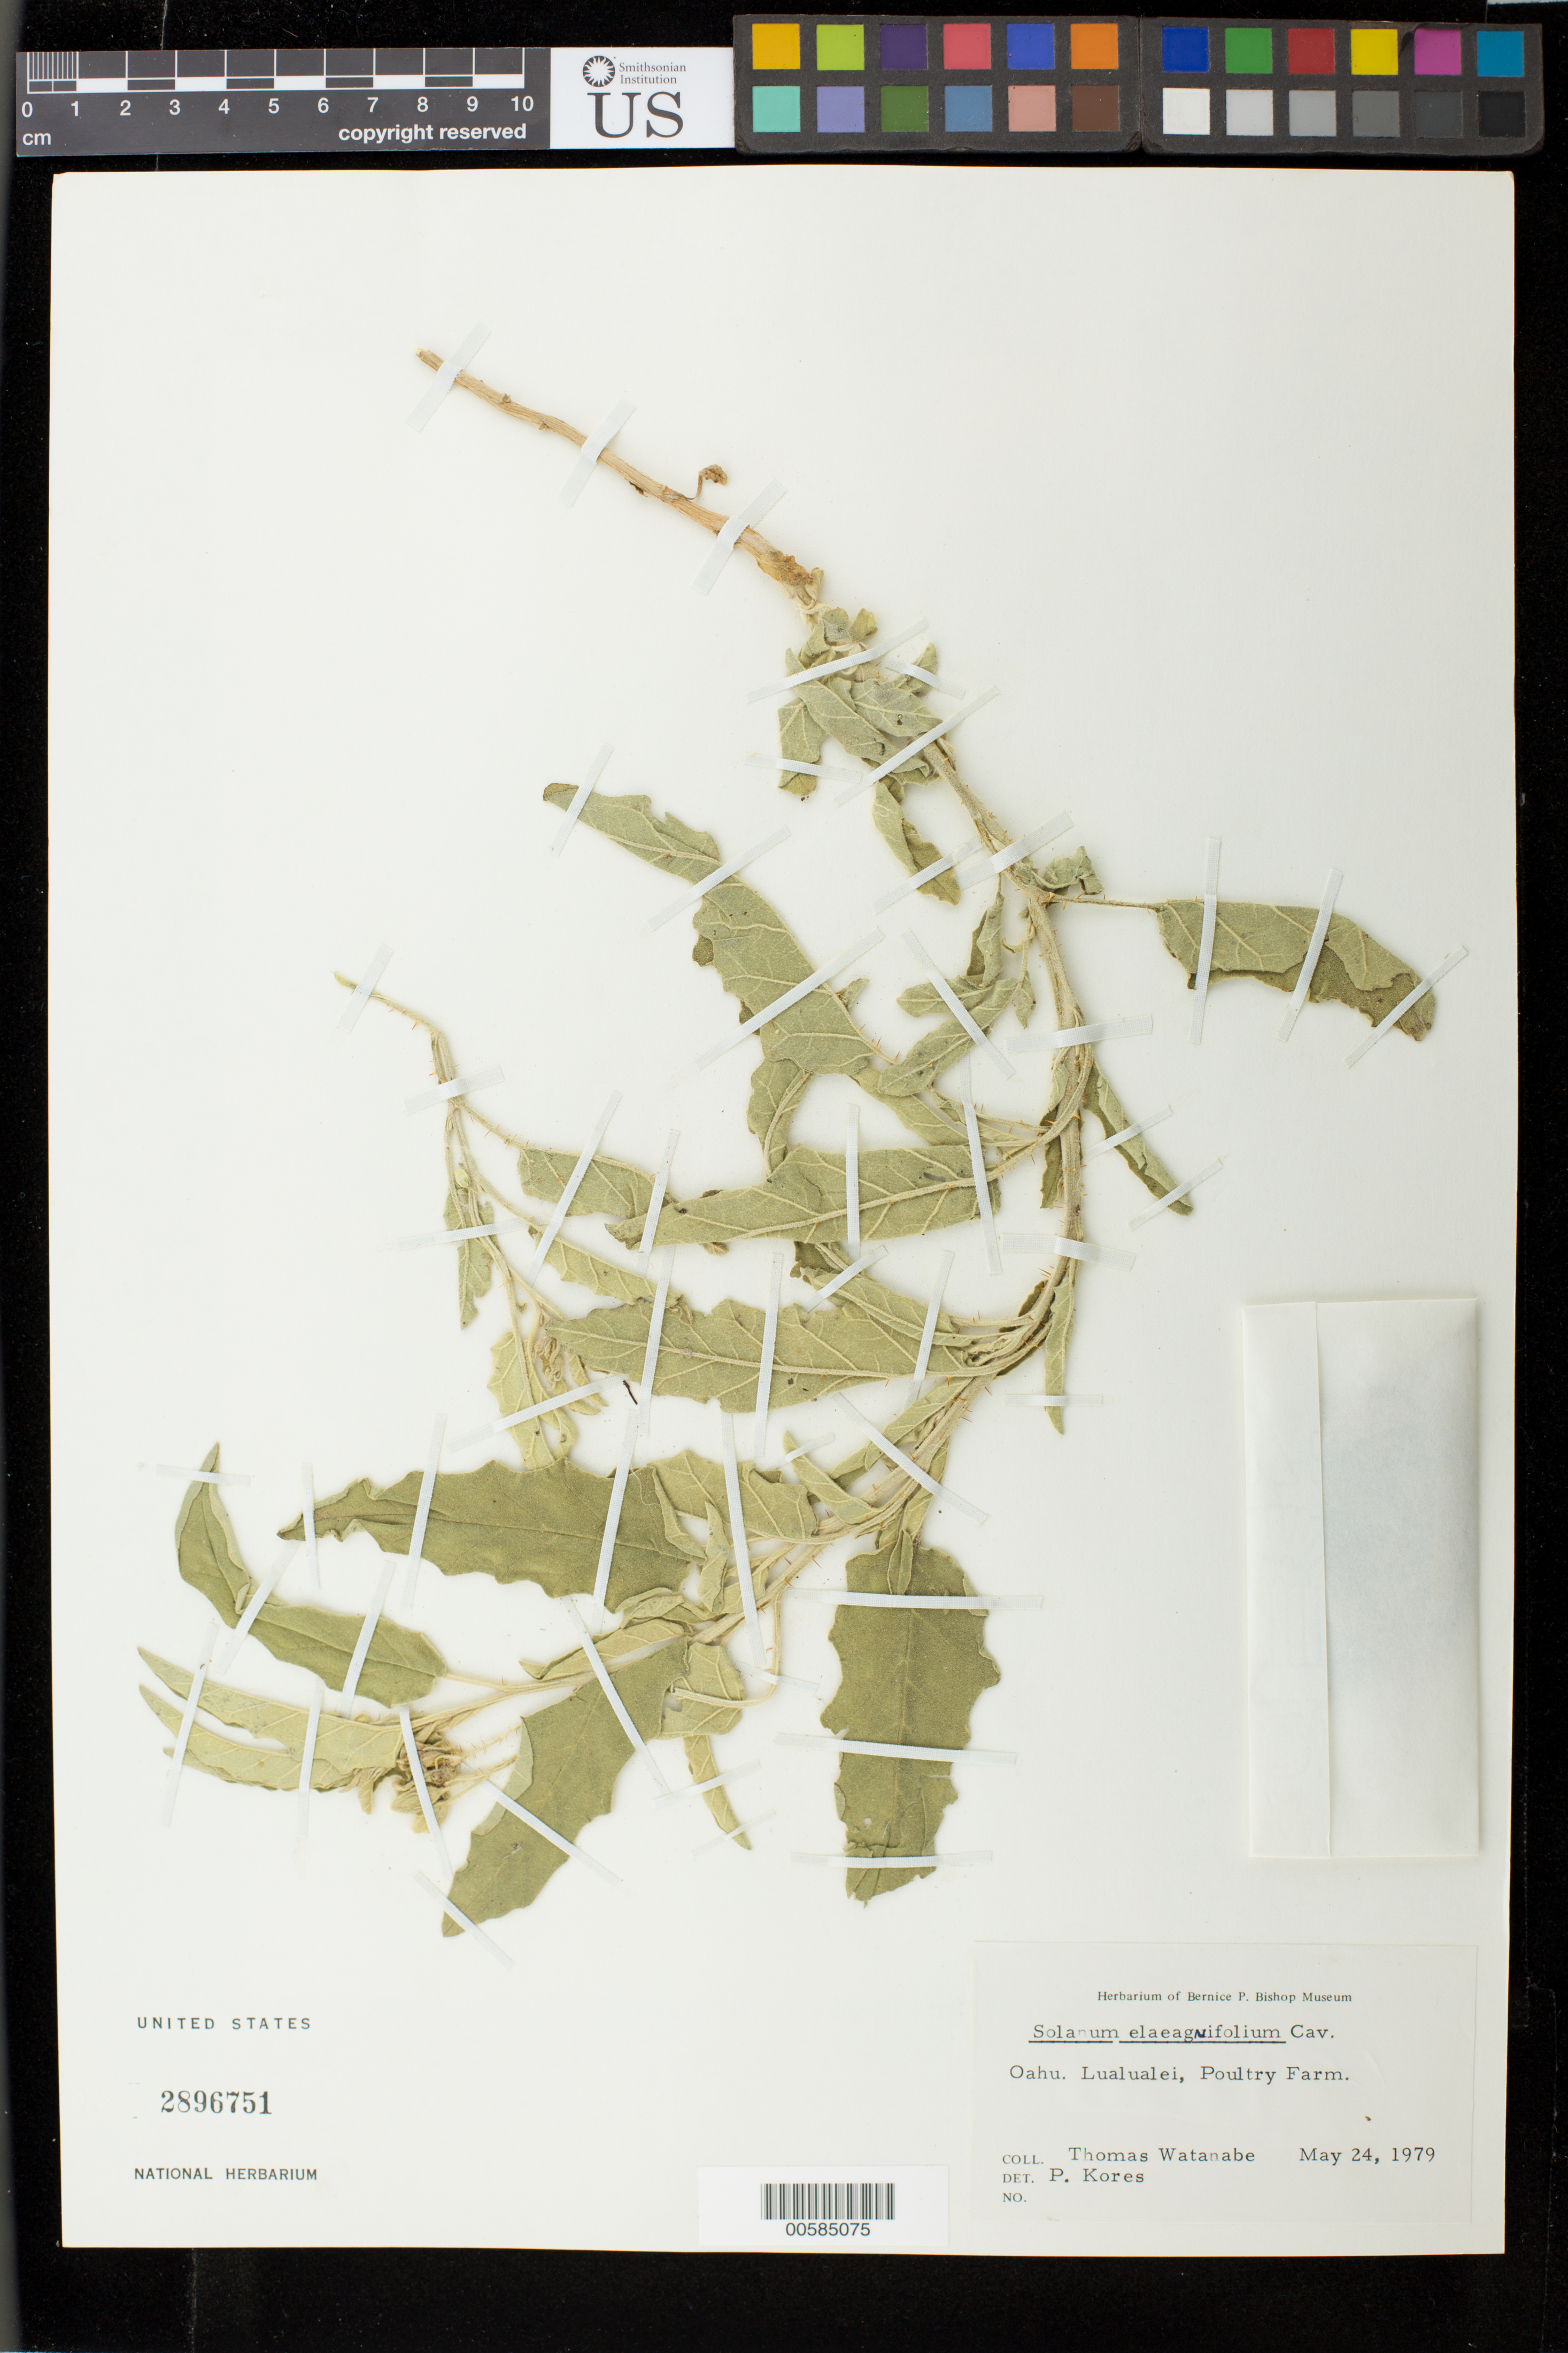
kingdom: Plantae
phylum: Tracheophyta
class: Magnoliopsida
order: Solanales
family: Solanaceae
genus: Solanum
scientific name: Solanum elaeagnifolium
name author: Cav.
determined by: Kores, P.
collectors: T. Watanabe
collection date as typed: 24 May 1979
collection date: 1979-05-24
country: United States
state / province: Hawaii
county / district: Honolulu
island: Oahu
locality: Lualualei.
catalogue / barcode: US 2896751